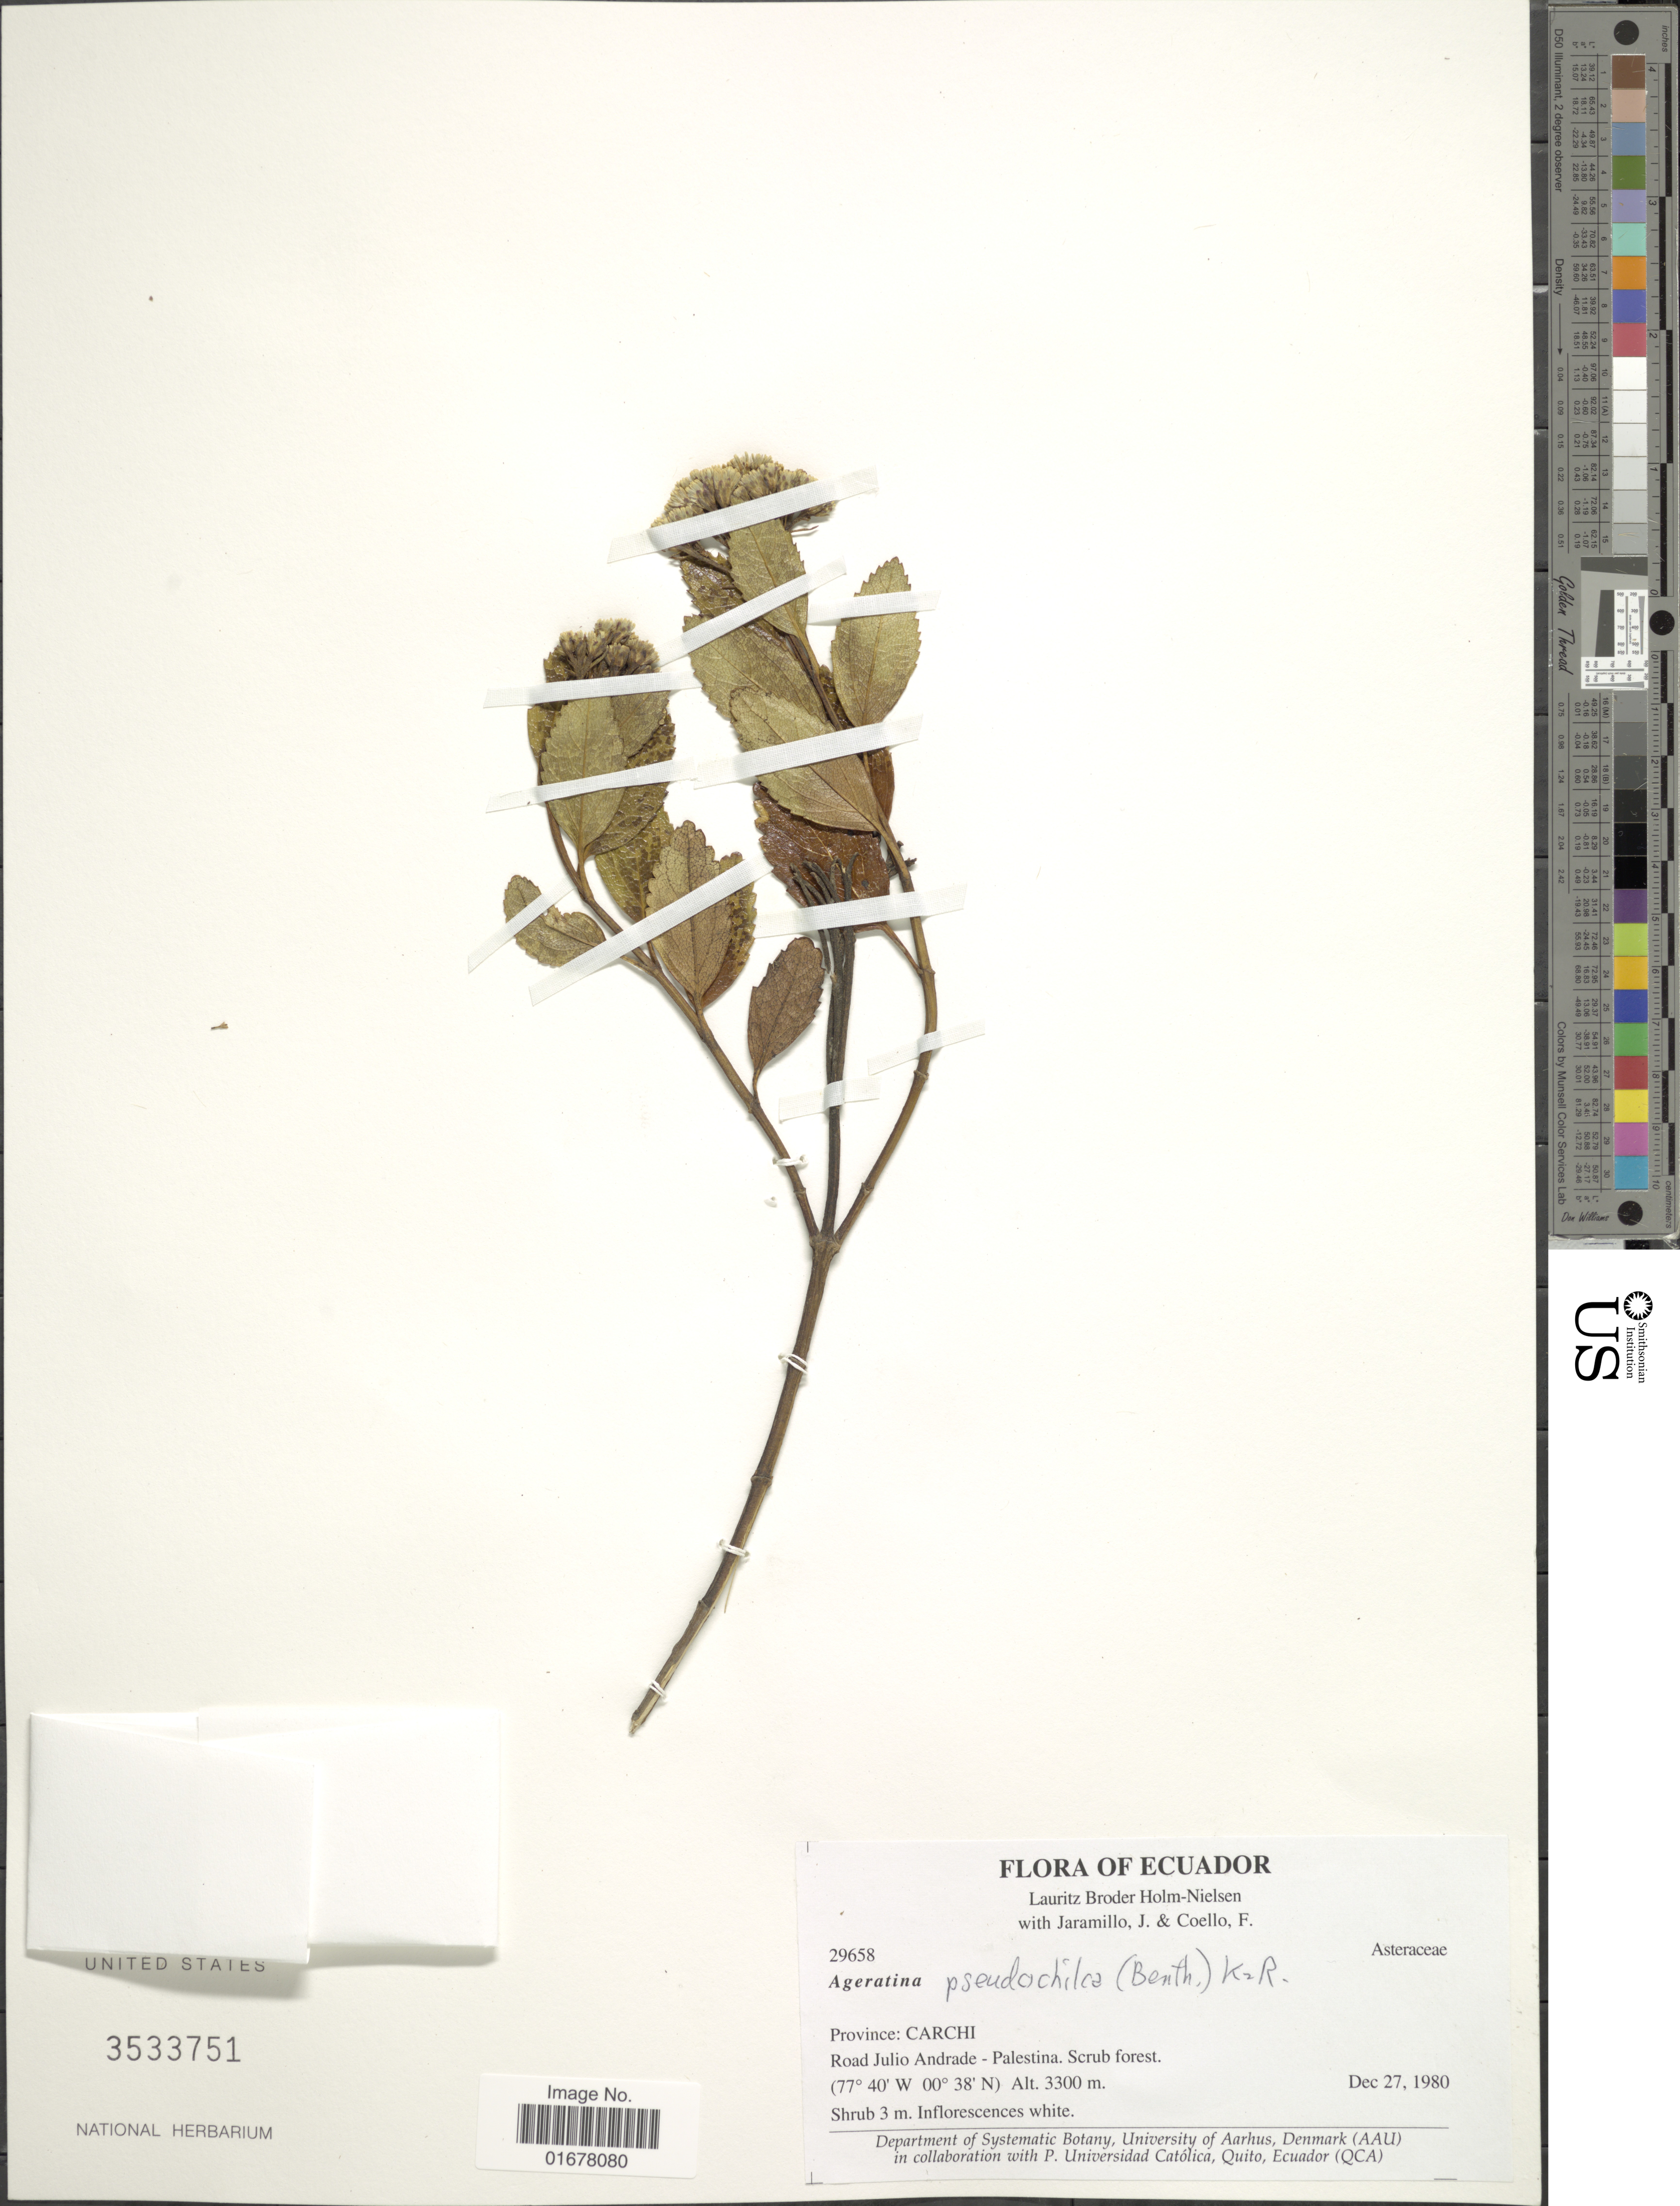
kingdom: Plantae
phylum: Tracheophyta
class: Magnoliopsida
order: Asterales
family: Asteraceae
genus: Ageratina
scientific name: Ageratina pseudochilca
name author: (Benth.) R.M. King & H. Rob.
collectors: L. B. Holm-Nielsen, J. Jaramillo & F. Coello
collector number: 29658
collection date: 1980-12-27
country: Ecuador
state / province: Carchi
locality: Province: Carchi, Road Julio Andrade - Palestina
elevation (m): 3300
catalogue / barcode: US 3533751